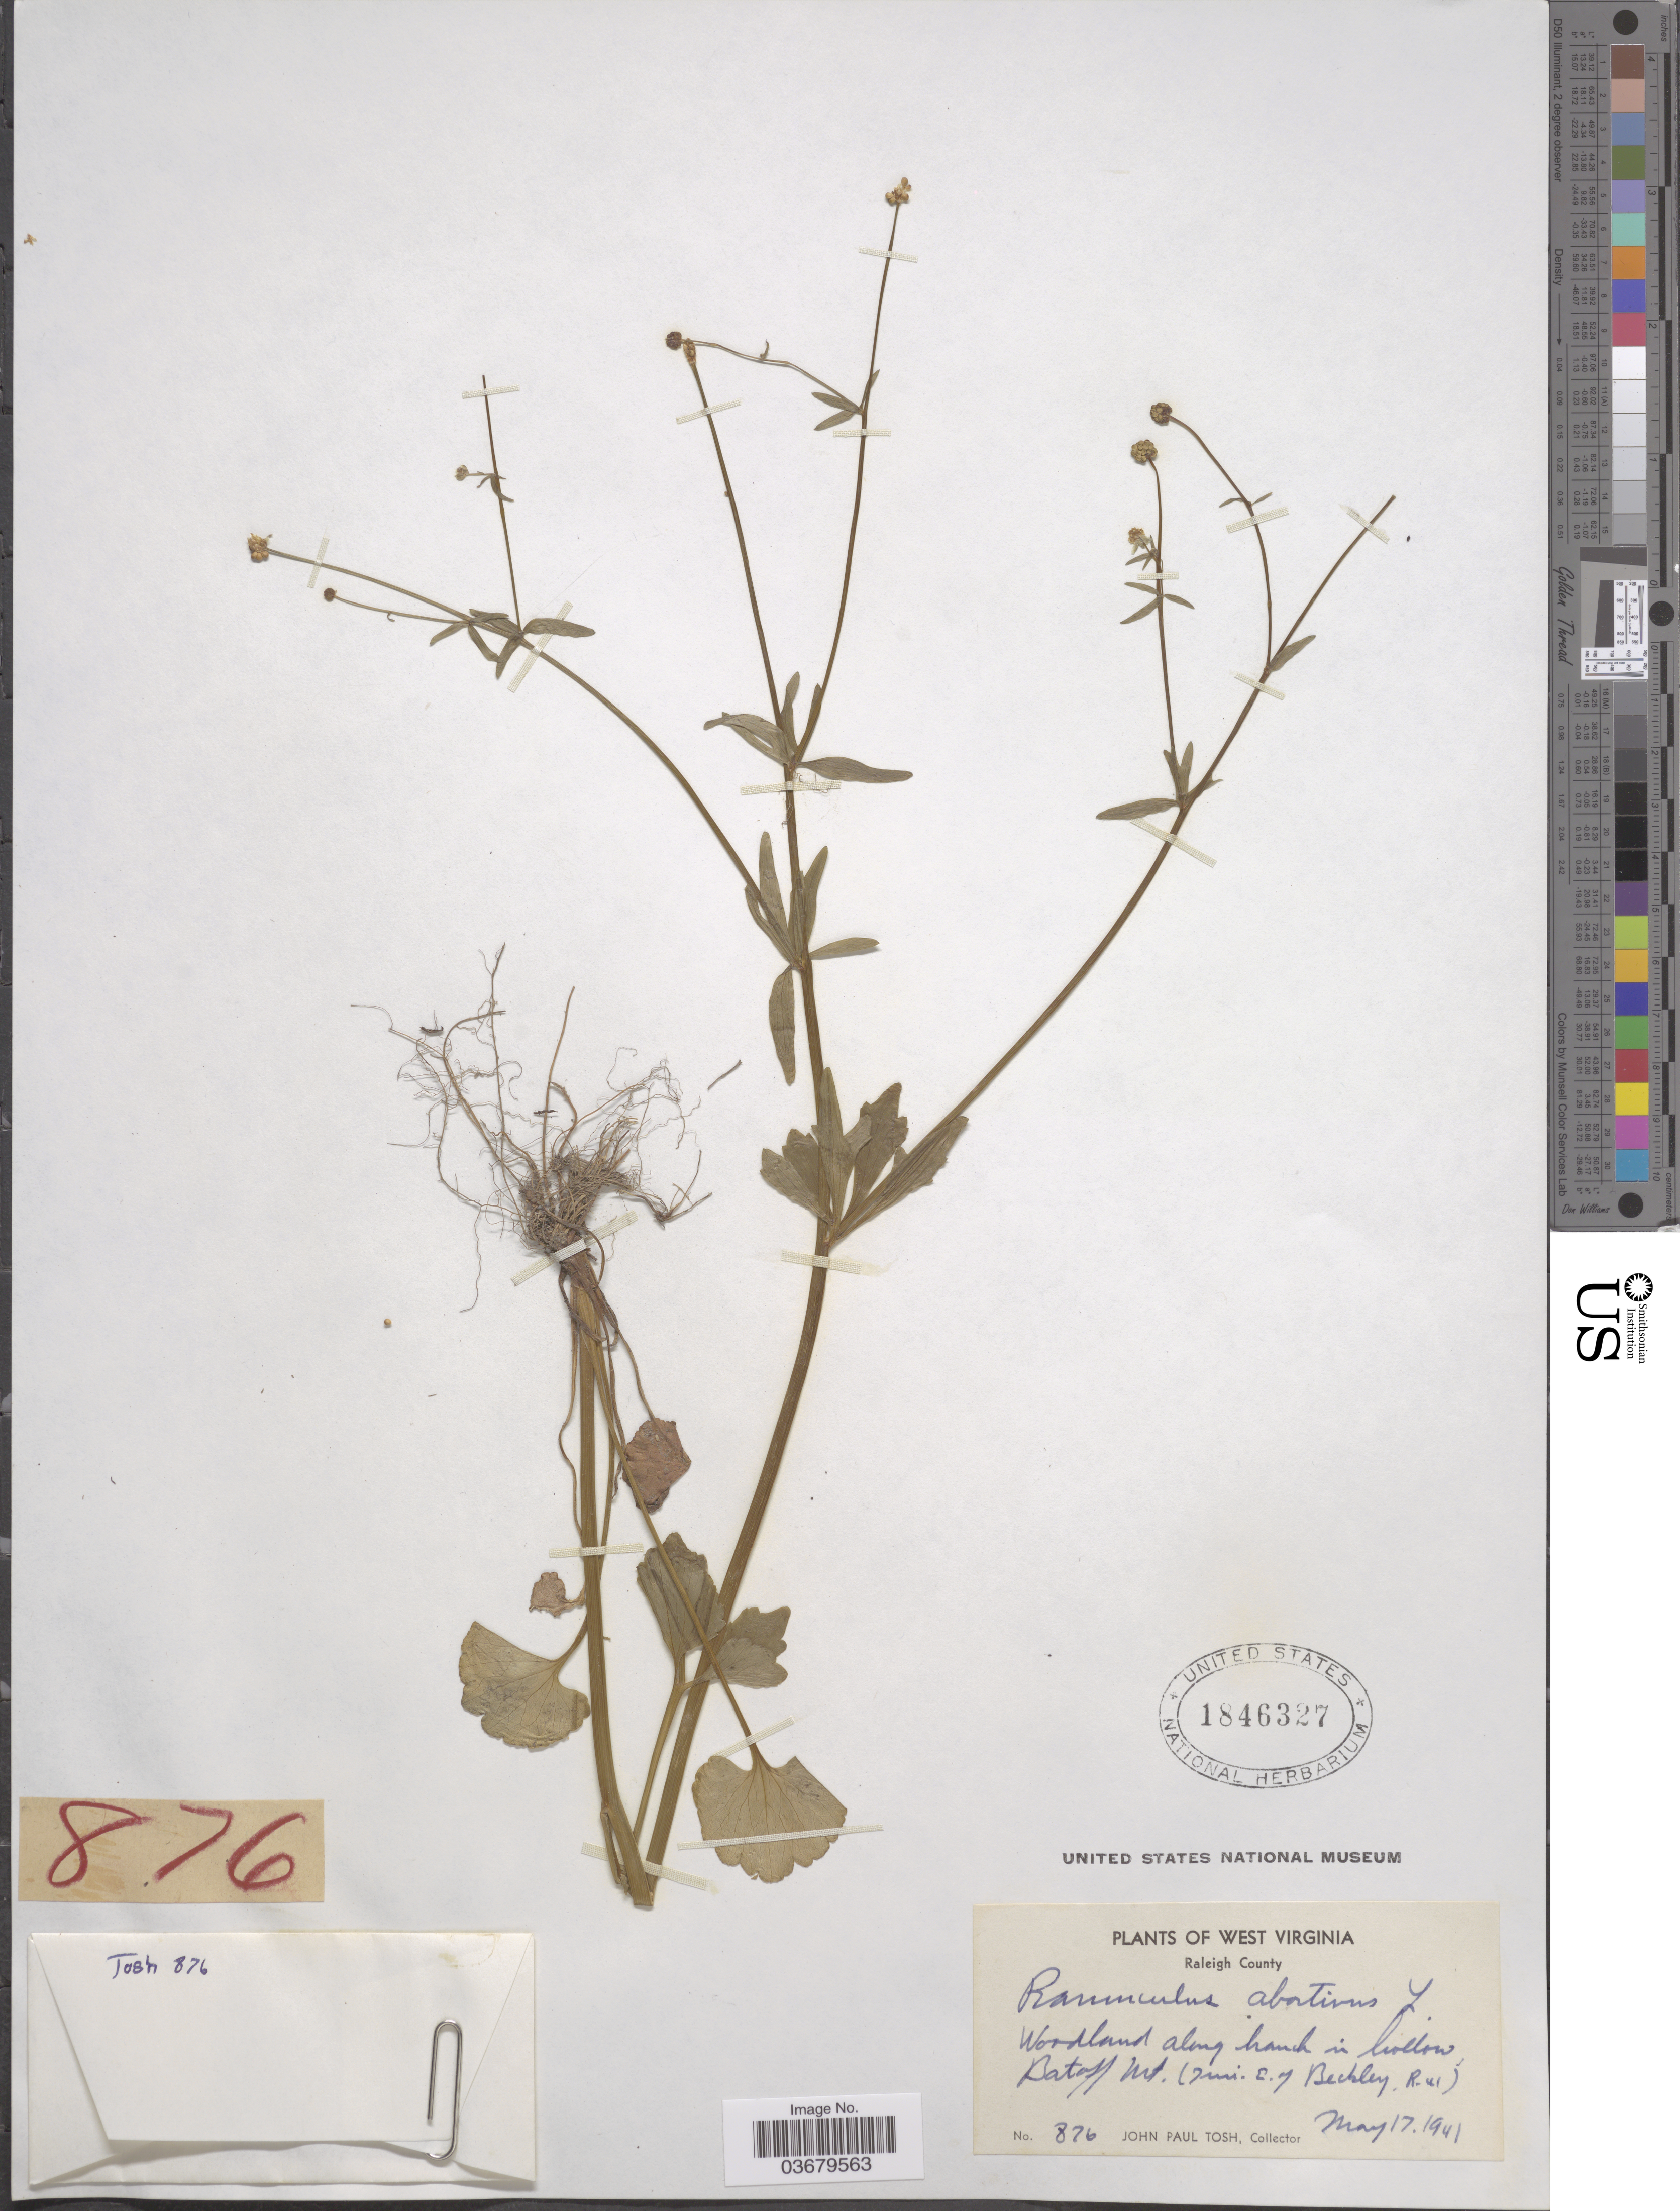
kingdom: Plantae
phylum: Tracheophyta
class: Magnoliopsida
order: Ranunculales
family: Ranunculaceae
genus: Ranunculus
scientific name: Ranunculus abortivus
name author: L.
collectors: J. Tosh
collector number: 876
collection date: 1941-05-17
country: United States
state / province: West Virginia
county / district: Raleigh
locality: Raleigh County. In hollow, Baton Mt. (7 mi. E. of Beckley, R.41.).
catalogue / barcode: US 1846327